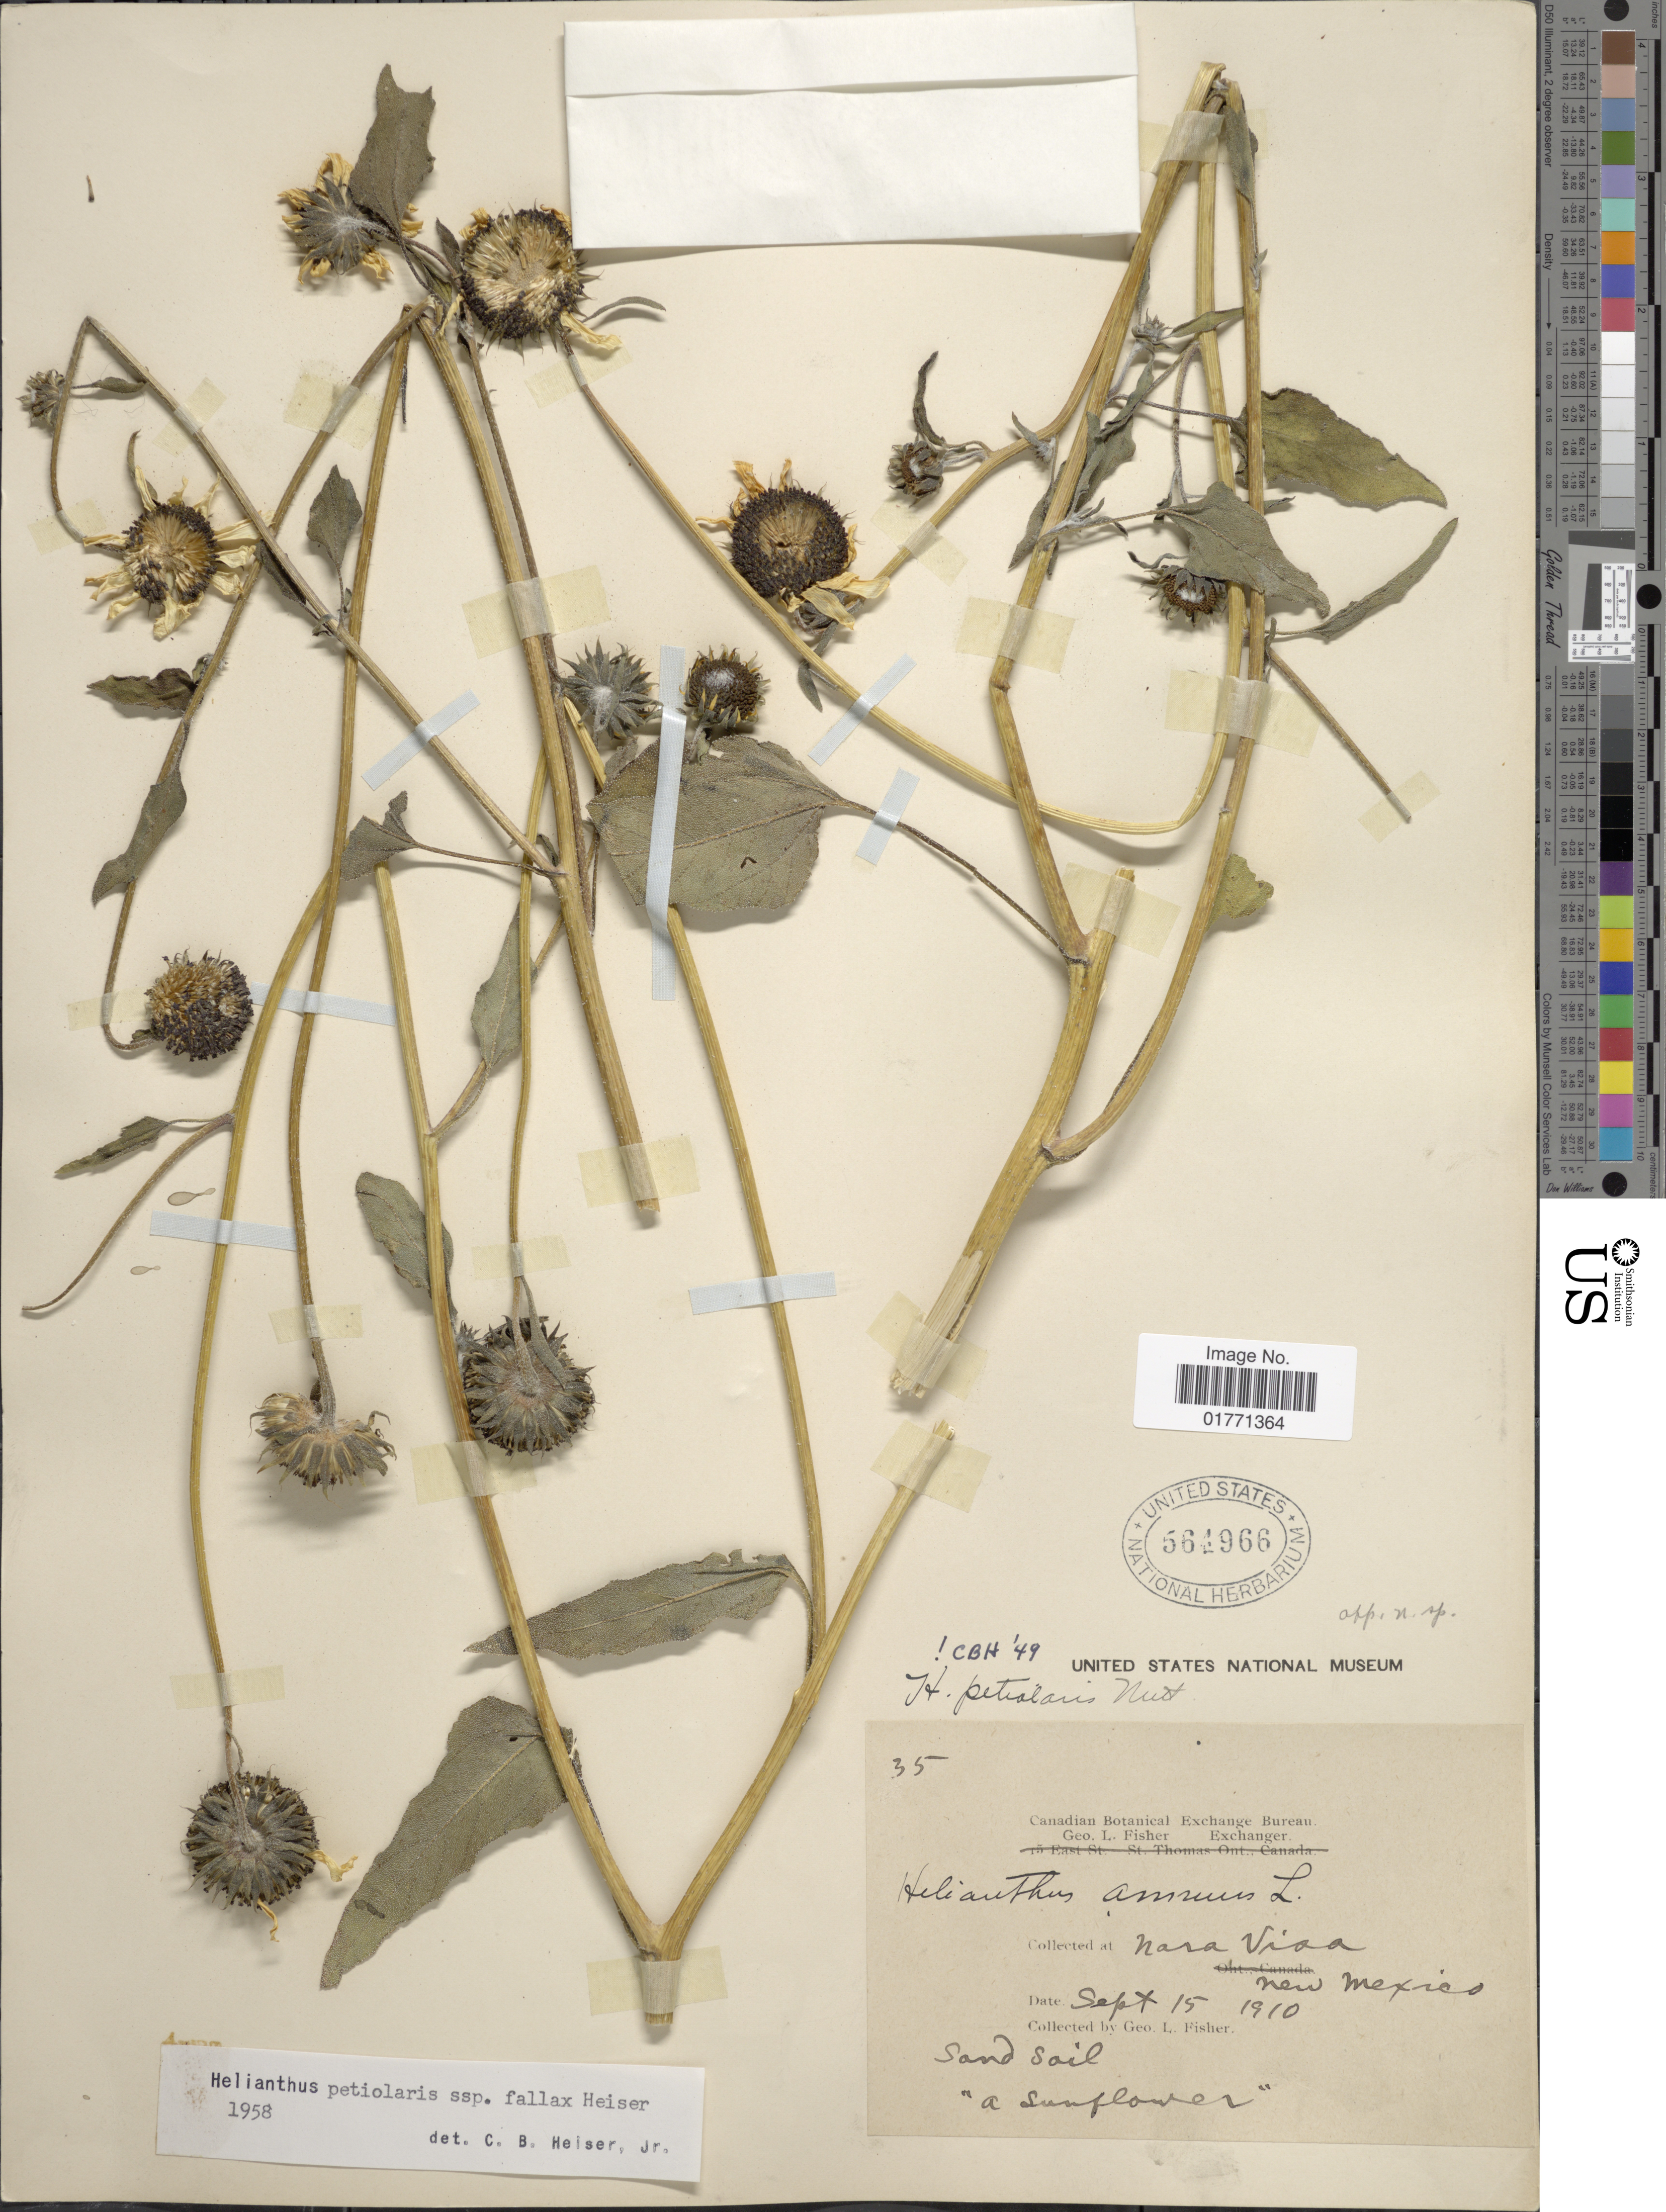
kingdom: Plantae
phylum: Tracheophyta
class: Magnoliopsida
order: Asterales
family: Asteraceae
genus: Helianthus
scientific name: Helianthus petiolaris subsp. fallax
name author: Heiser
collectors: G. L. Fisher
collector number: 35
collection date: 1910-09-15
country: United States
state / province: New Mexico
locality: Nara Visa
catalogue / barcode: US 564966